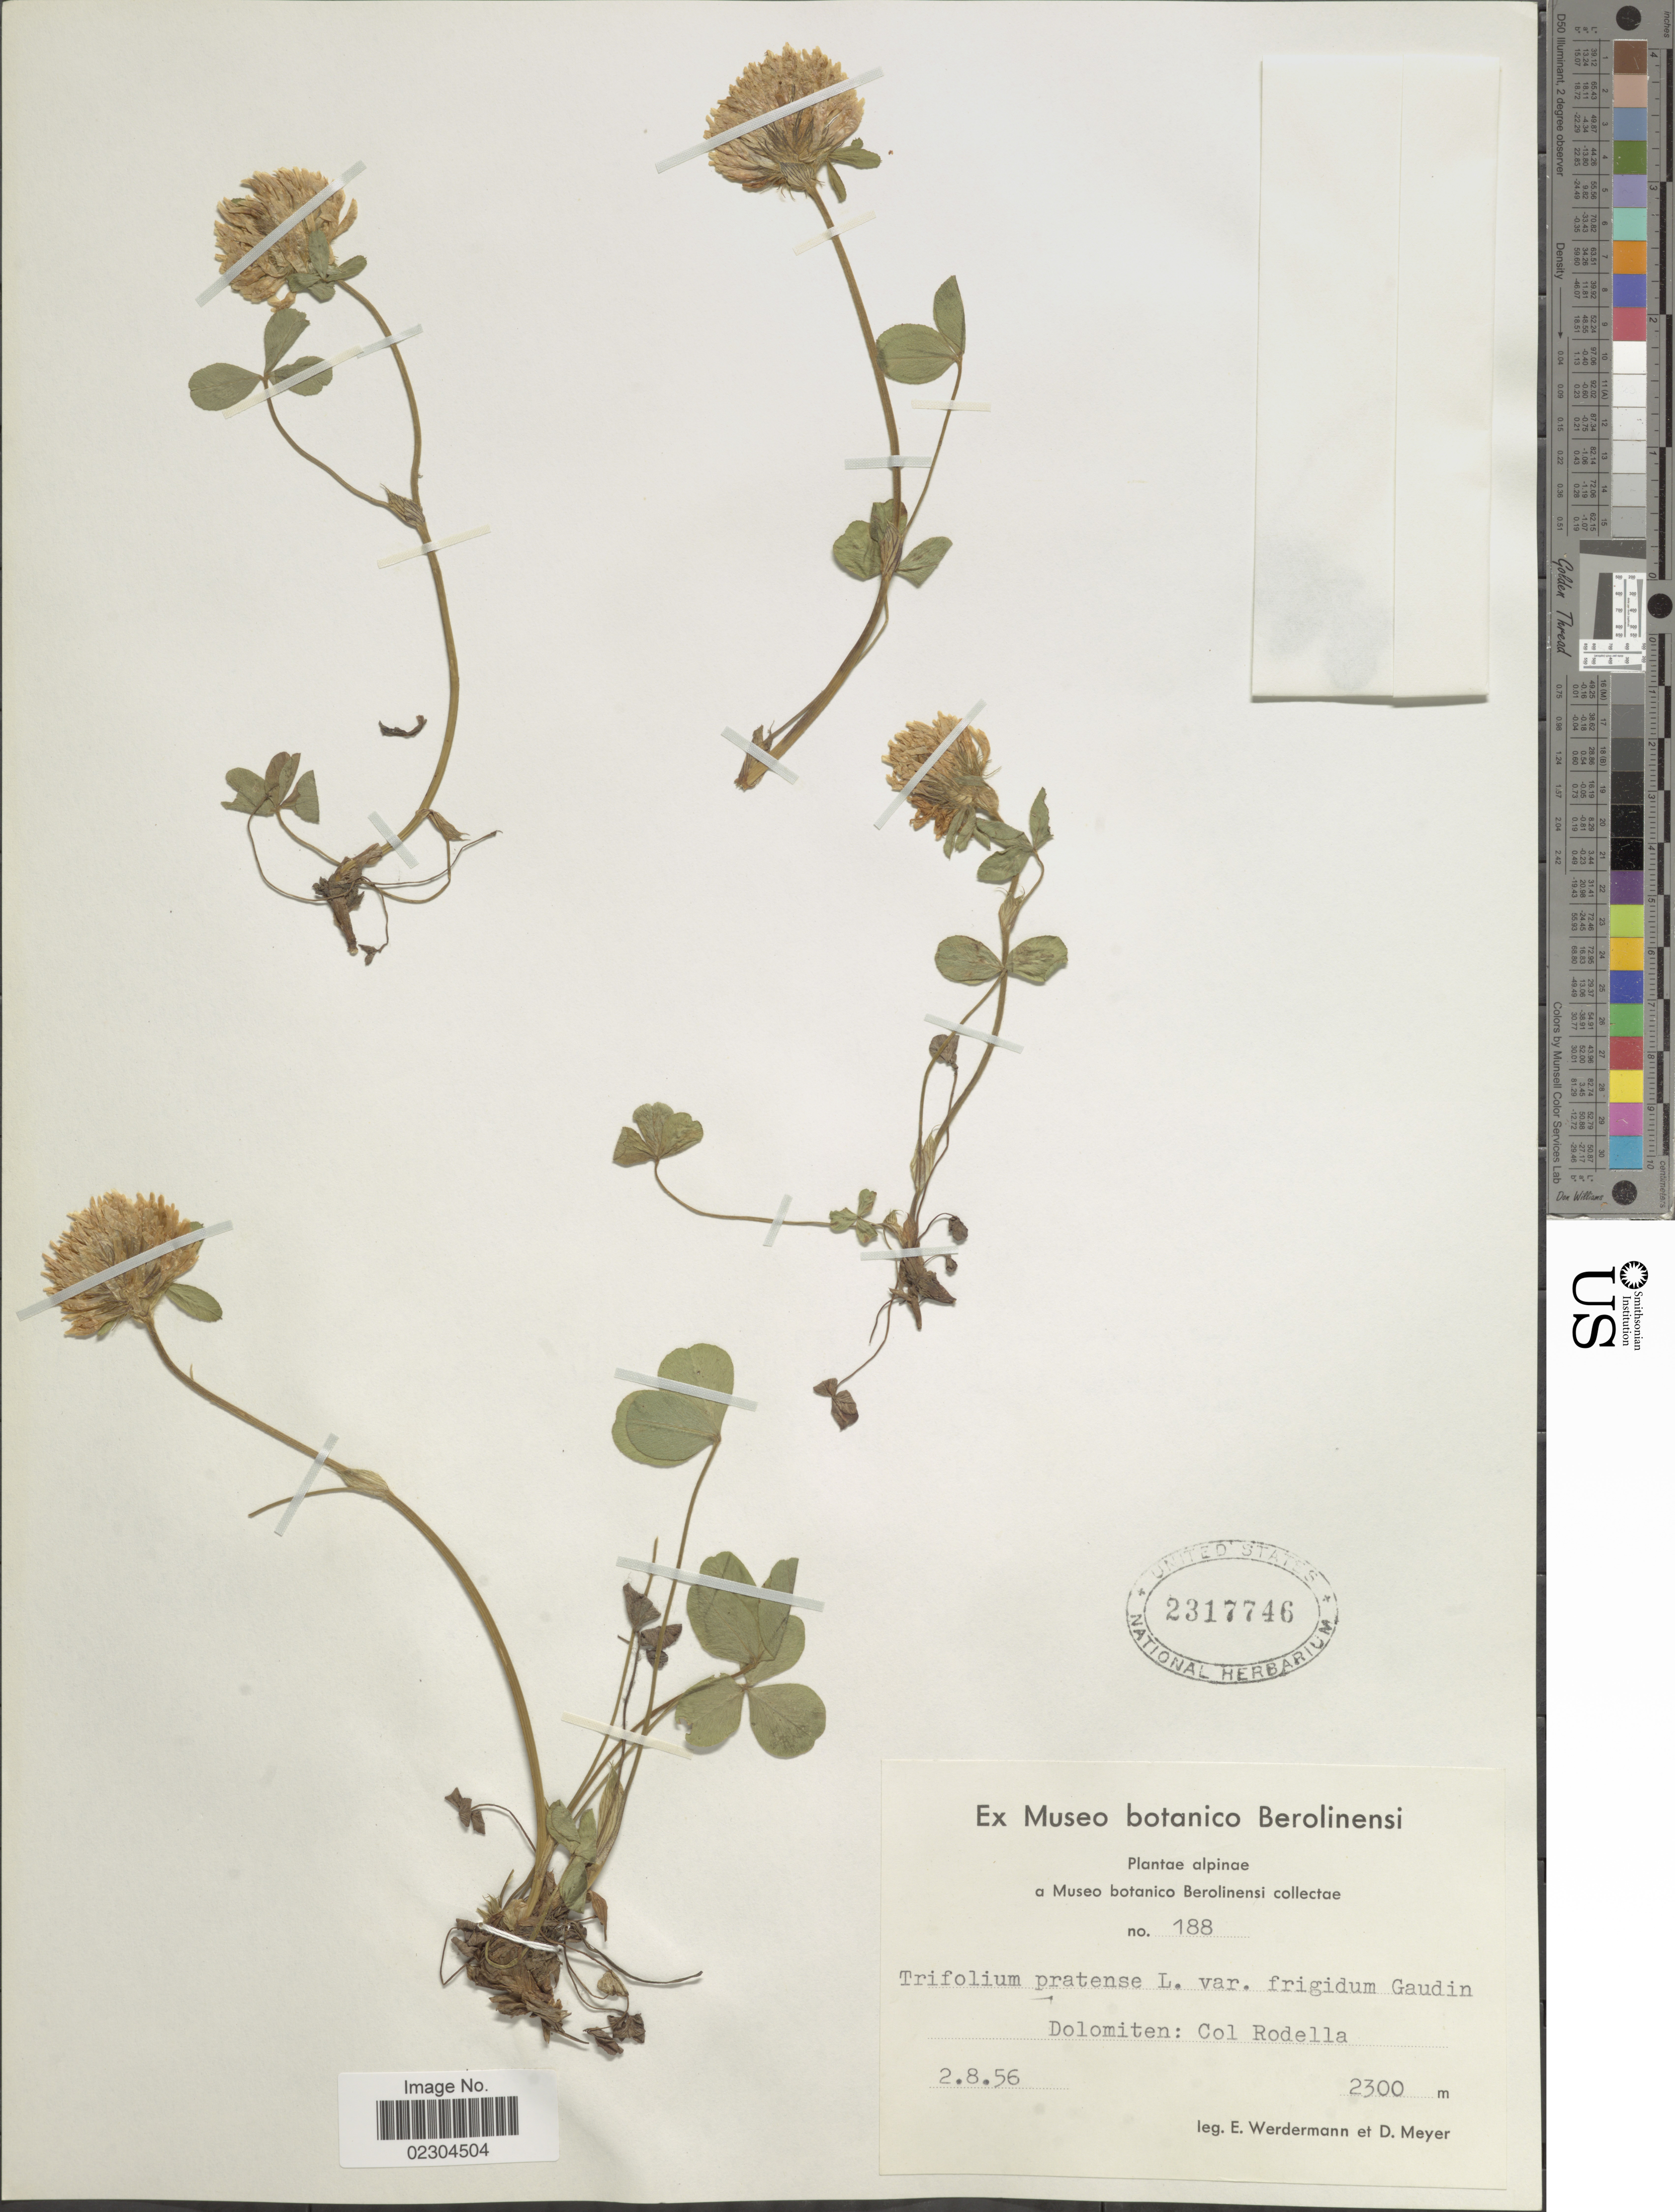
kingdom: Plantae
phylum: Tracheophyta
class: Magnoliopsida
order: Fabales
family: Fabaceae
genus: Trifolium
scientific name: Trifolium pratense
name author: L.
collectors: E. Werdermann & D. Meyer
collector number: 188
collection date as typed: Transcribed d/m/y: 2/8/56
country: Italy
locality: Dolomiten: Col Rodella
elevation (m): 2300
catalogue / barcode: US 2317746